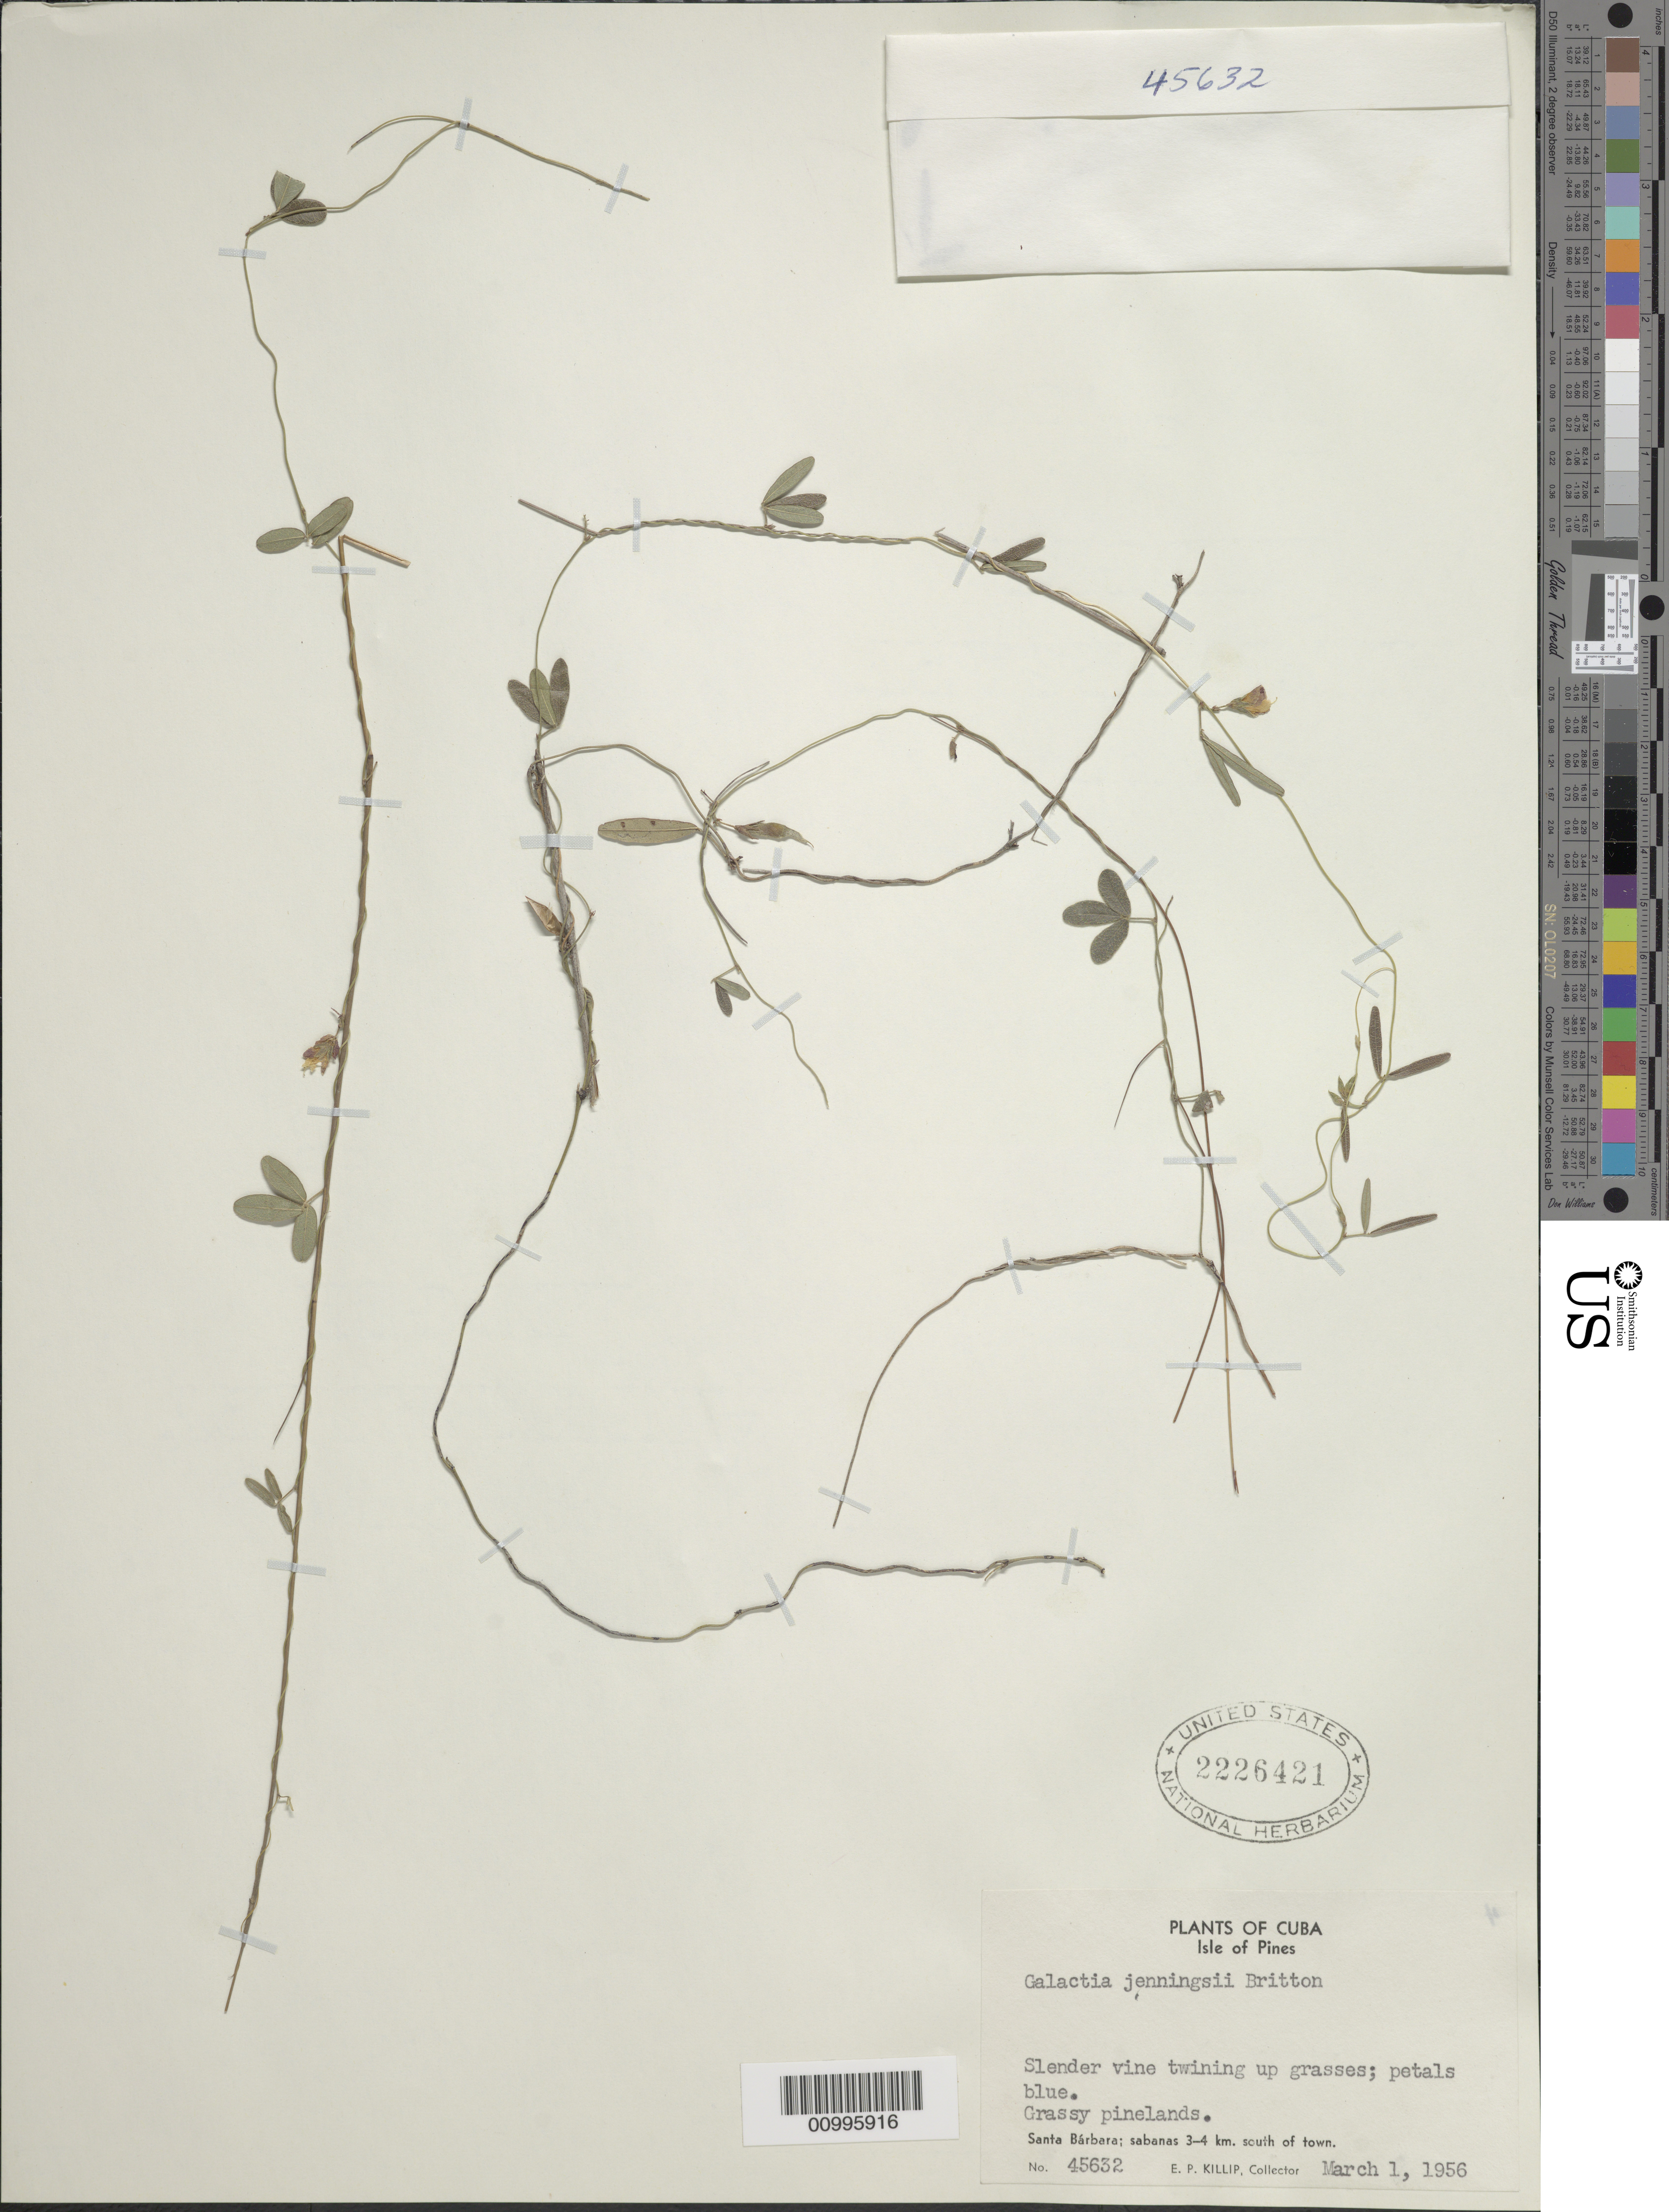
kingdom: Plantae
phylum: Tracheophyta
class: Magnoliopsida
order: Fabales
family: Fabaceae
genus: Galactia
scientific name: Galactia jenningsii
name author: Britton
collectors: E. P. Killip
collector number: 45632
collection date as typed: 01 Mar 1956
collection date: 1956-03-01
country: Cuba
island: Isla de la Juventud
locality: Isle of Pines, Santa Barbara;sabanas 3-4km, S of town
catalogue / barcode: US 2226421